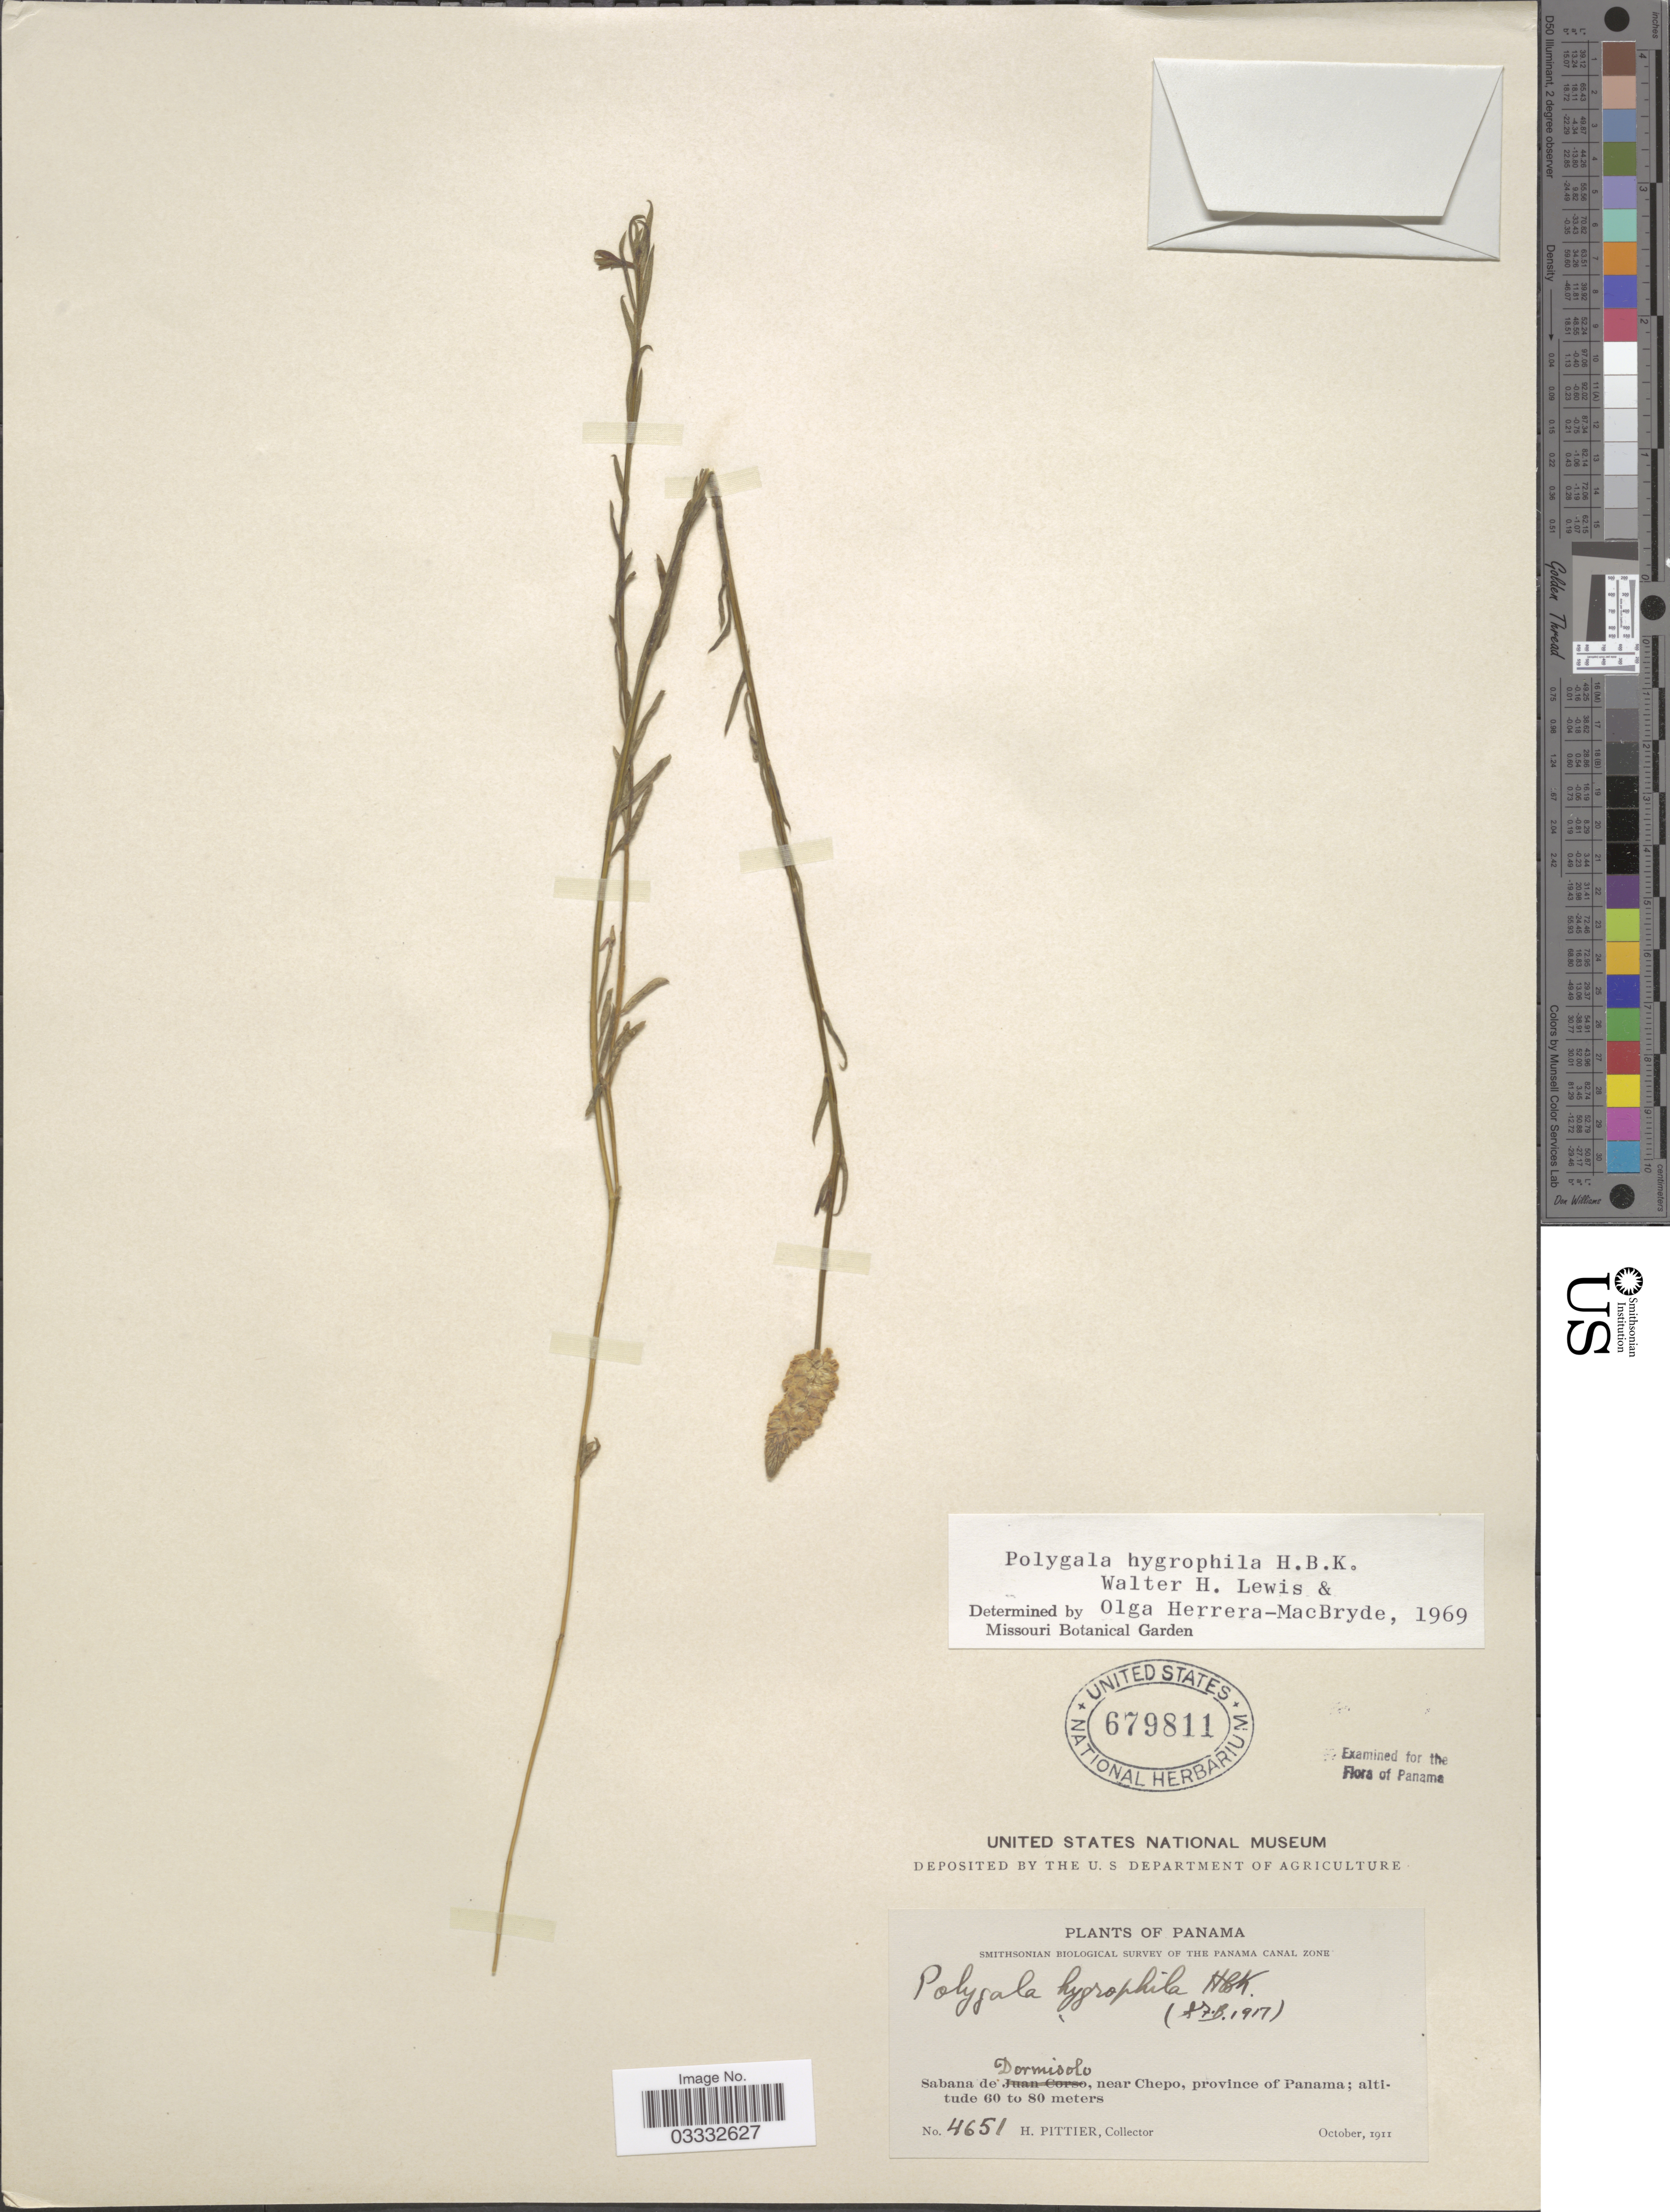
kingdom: Plantae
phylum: Tracheophyta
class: Magnoliopsida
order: Fabales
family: Polygalaceae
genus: Polygala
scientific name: Polygala hygrophila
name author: Kunth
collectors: H. F. Pittier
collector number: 4651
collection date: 1911-10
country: Panama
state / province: Panamá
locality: Sabana de Dormisolo, near Chepo.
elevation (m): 60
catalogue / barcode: US 679811